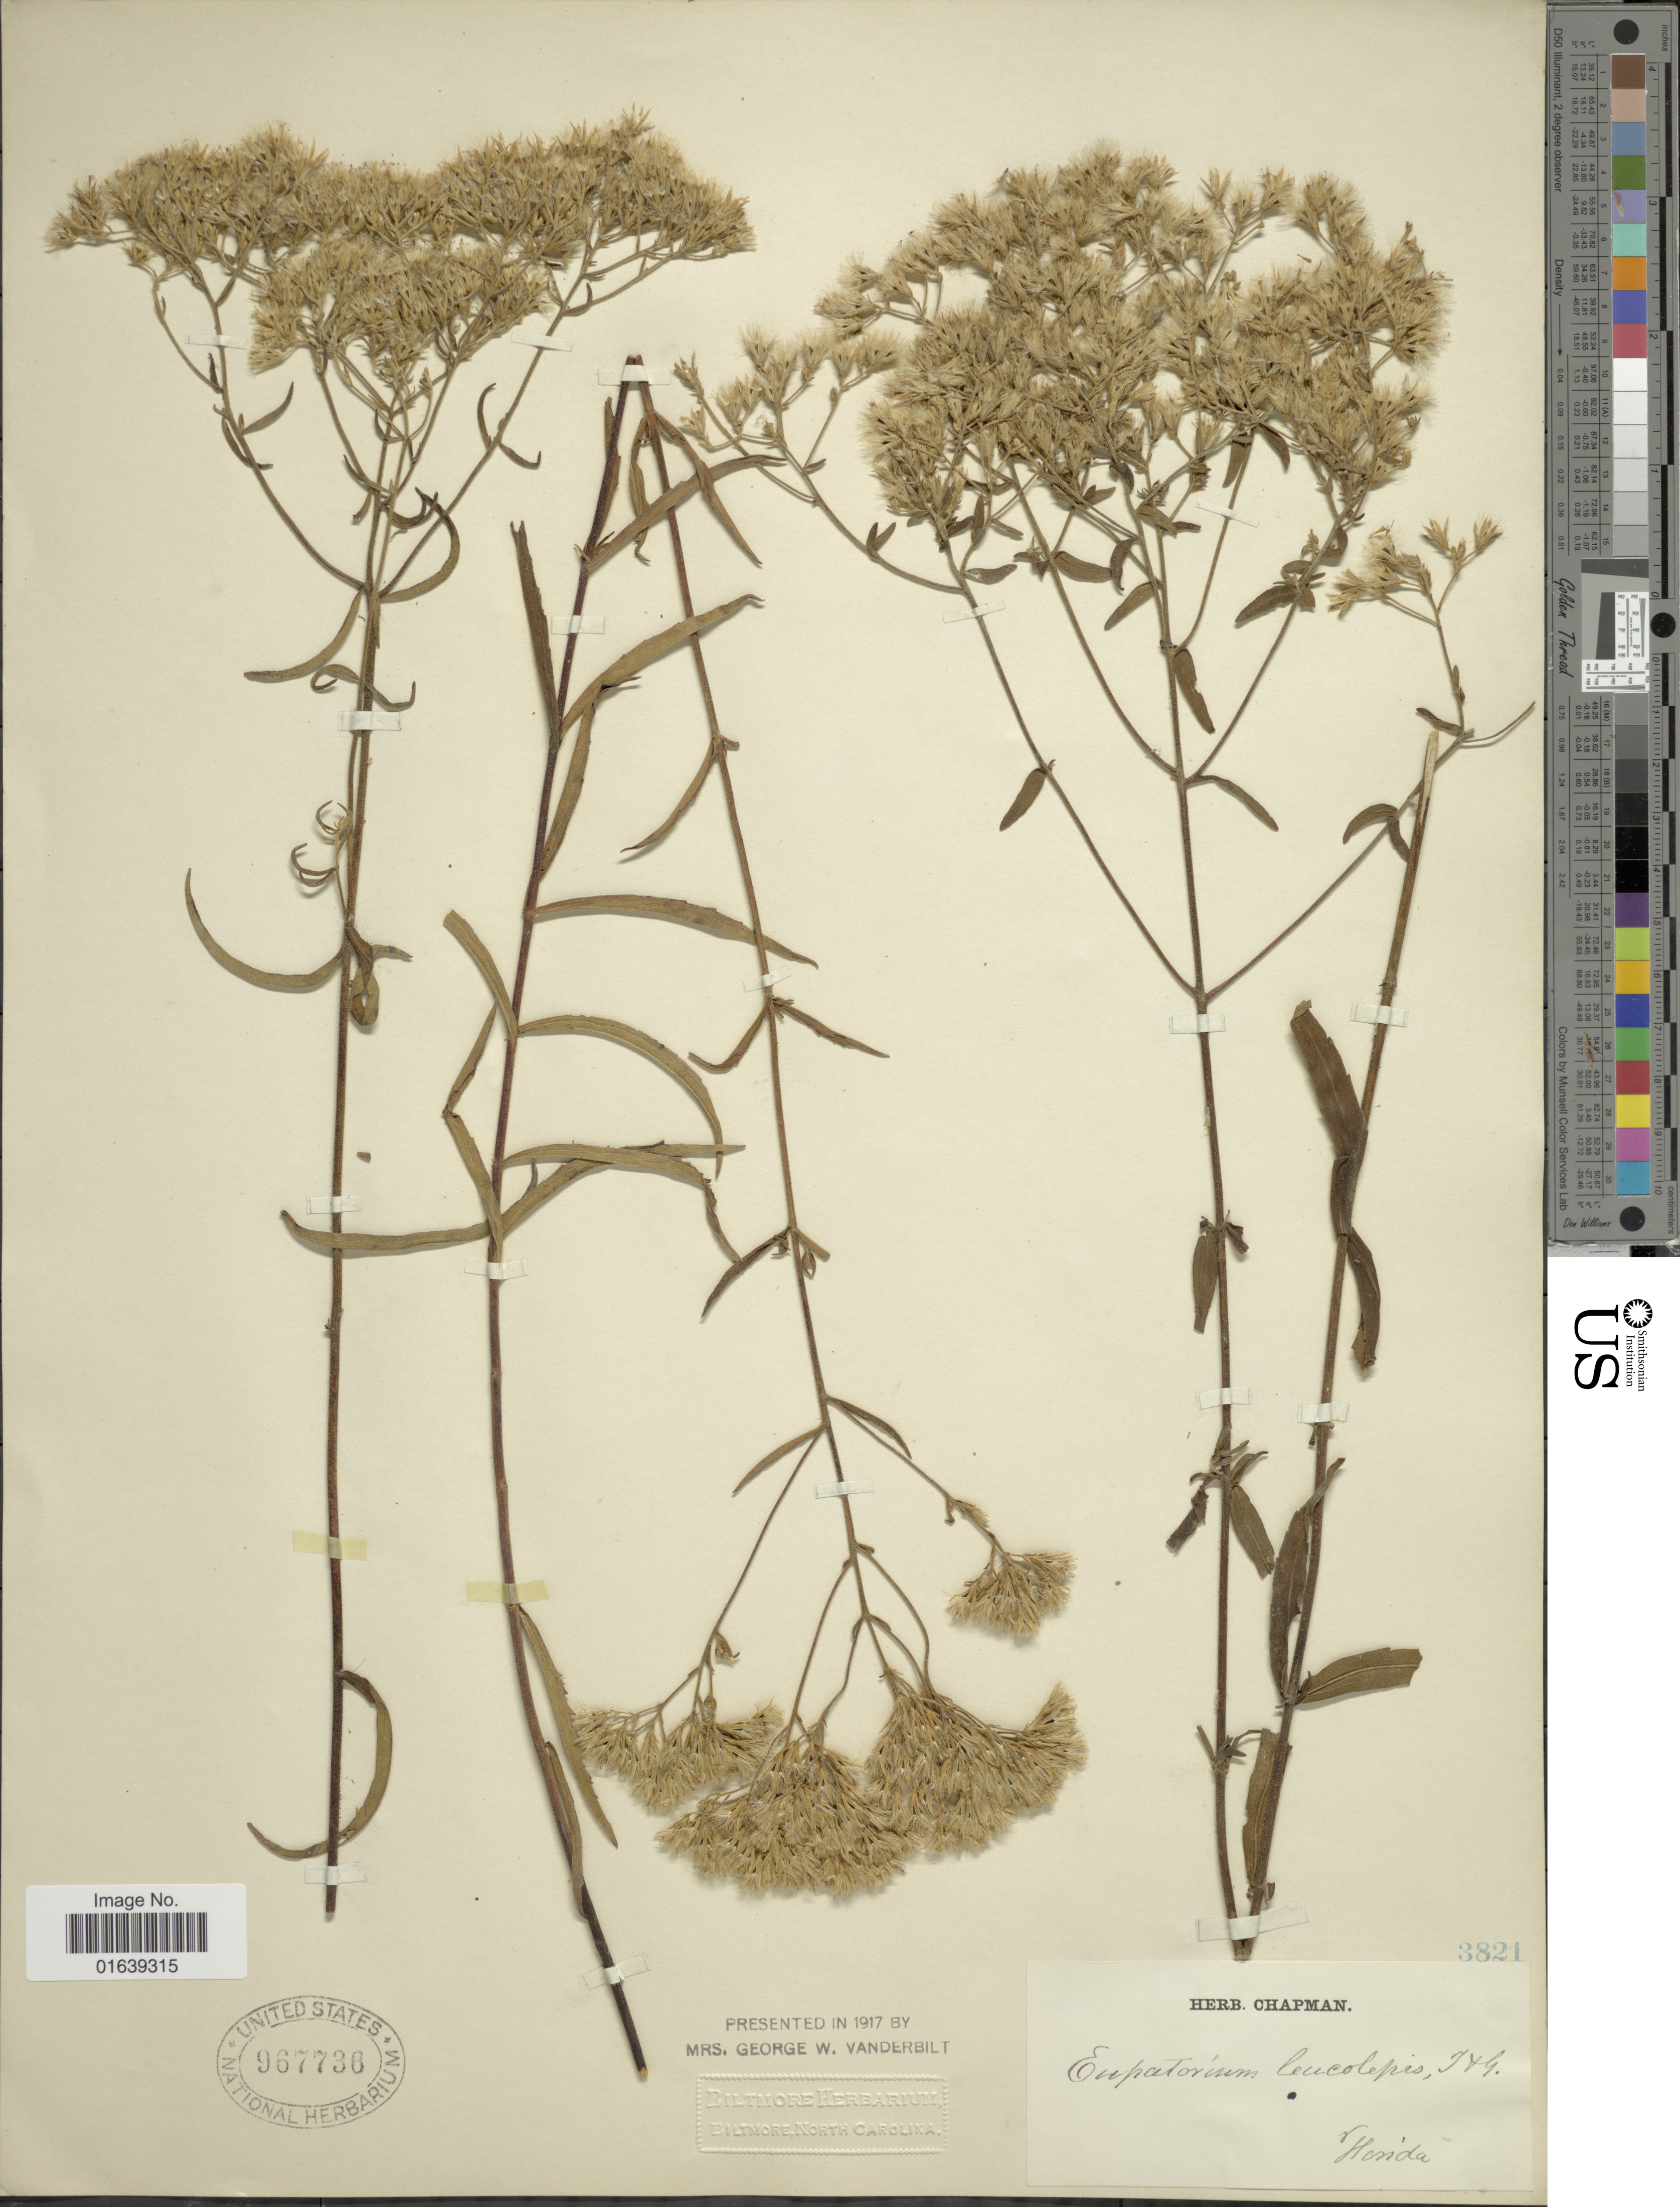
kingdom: Plantae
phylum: Tracheophyta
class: Magnoliopsida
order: Asterales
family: Asteraceae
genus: Eupatorium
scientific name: Eupatorium leucolepis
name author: (DC.) Torr. & A. Gray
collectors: ex herb. Chapman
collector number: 3821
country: United States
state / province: Florida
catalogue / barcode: US 967736